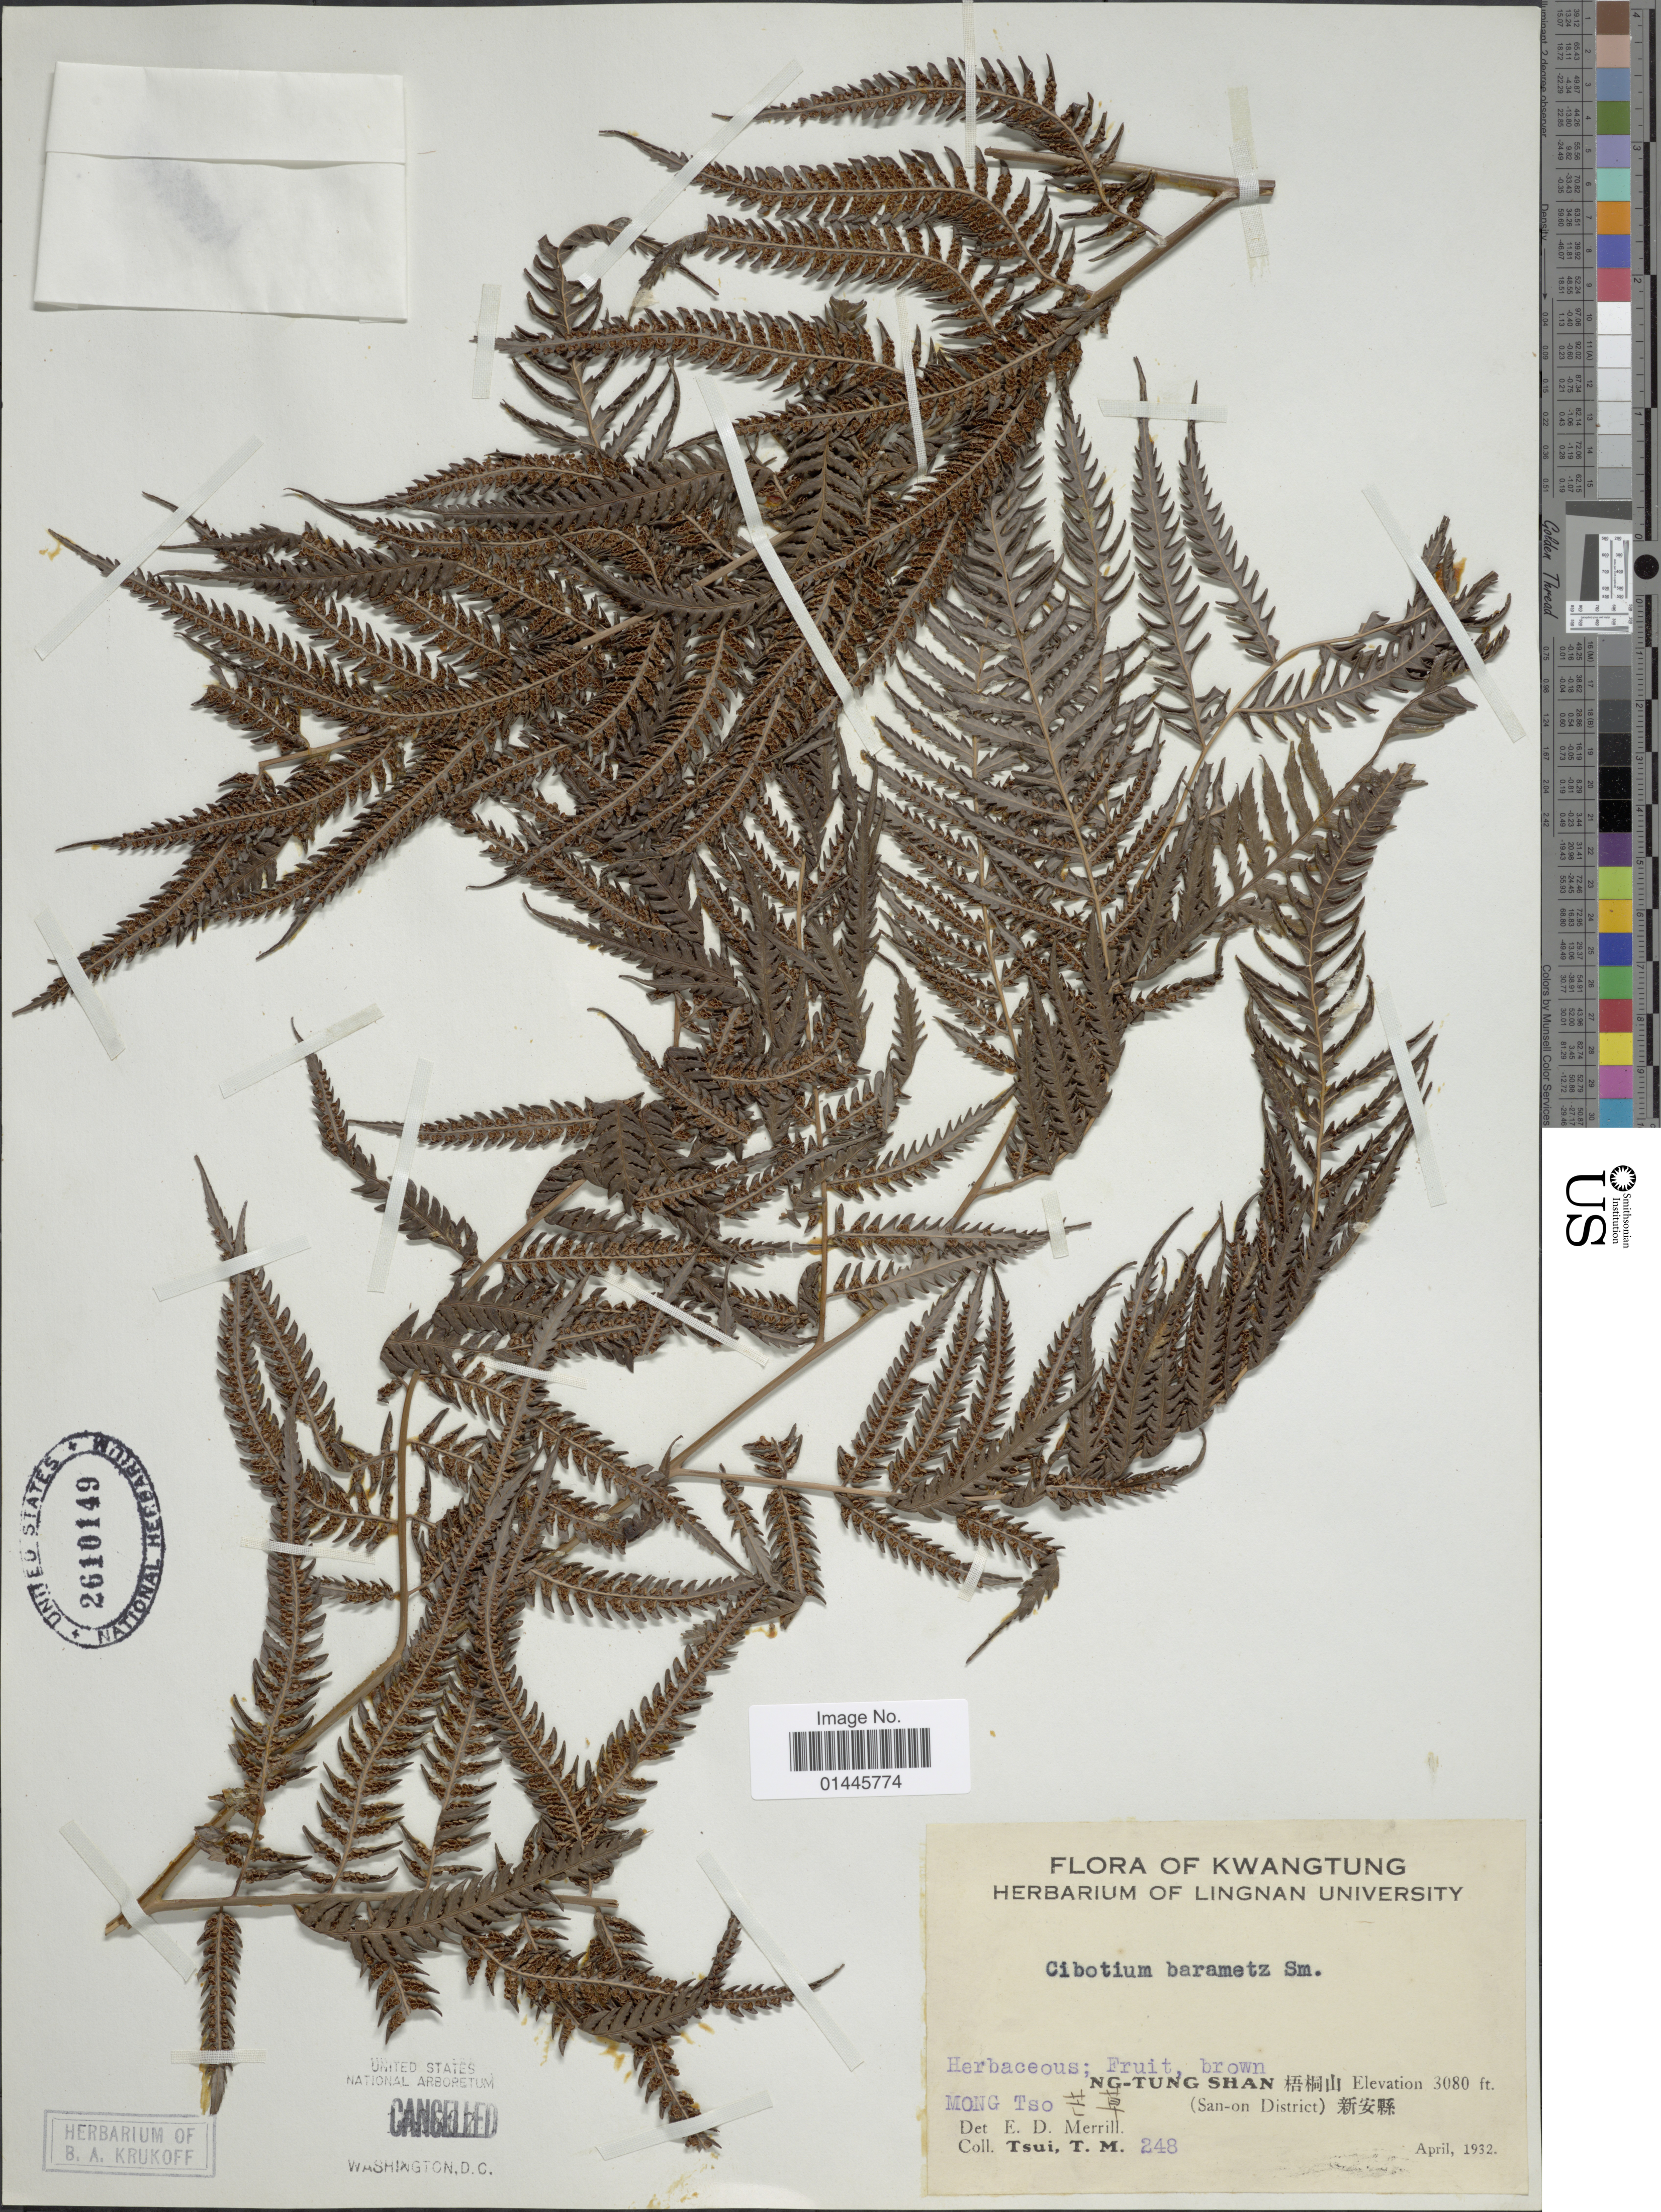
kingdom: Plantae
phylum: Tracheophyta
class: Polypodiopsida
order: Cyatheales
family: Cibotiaceae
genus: Cibotium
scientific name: Cibotium barometz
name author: (L.) J. Sm.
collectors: T. Tsui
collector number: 248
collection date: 1932-04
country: China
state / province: Guangdong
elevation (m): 939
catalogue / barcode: US 2610149